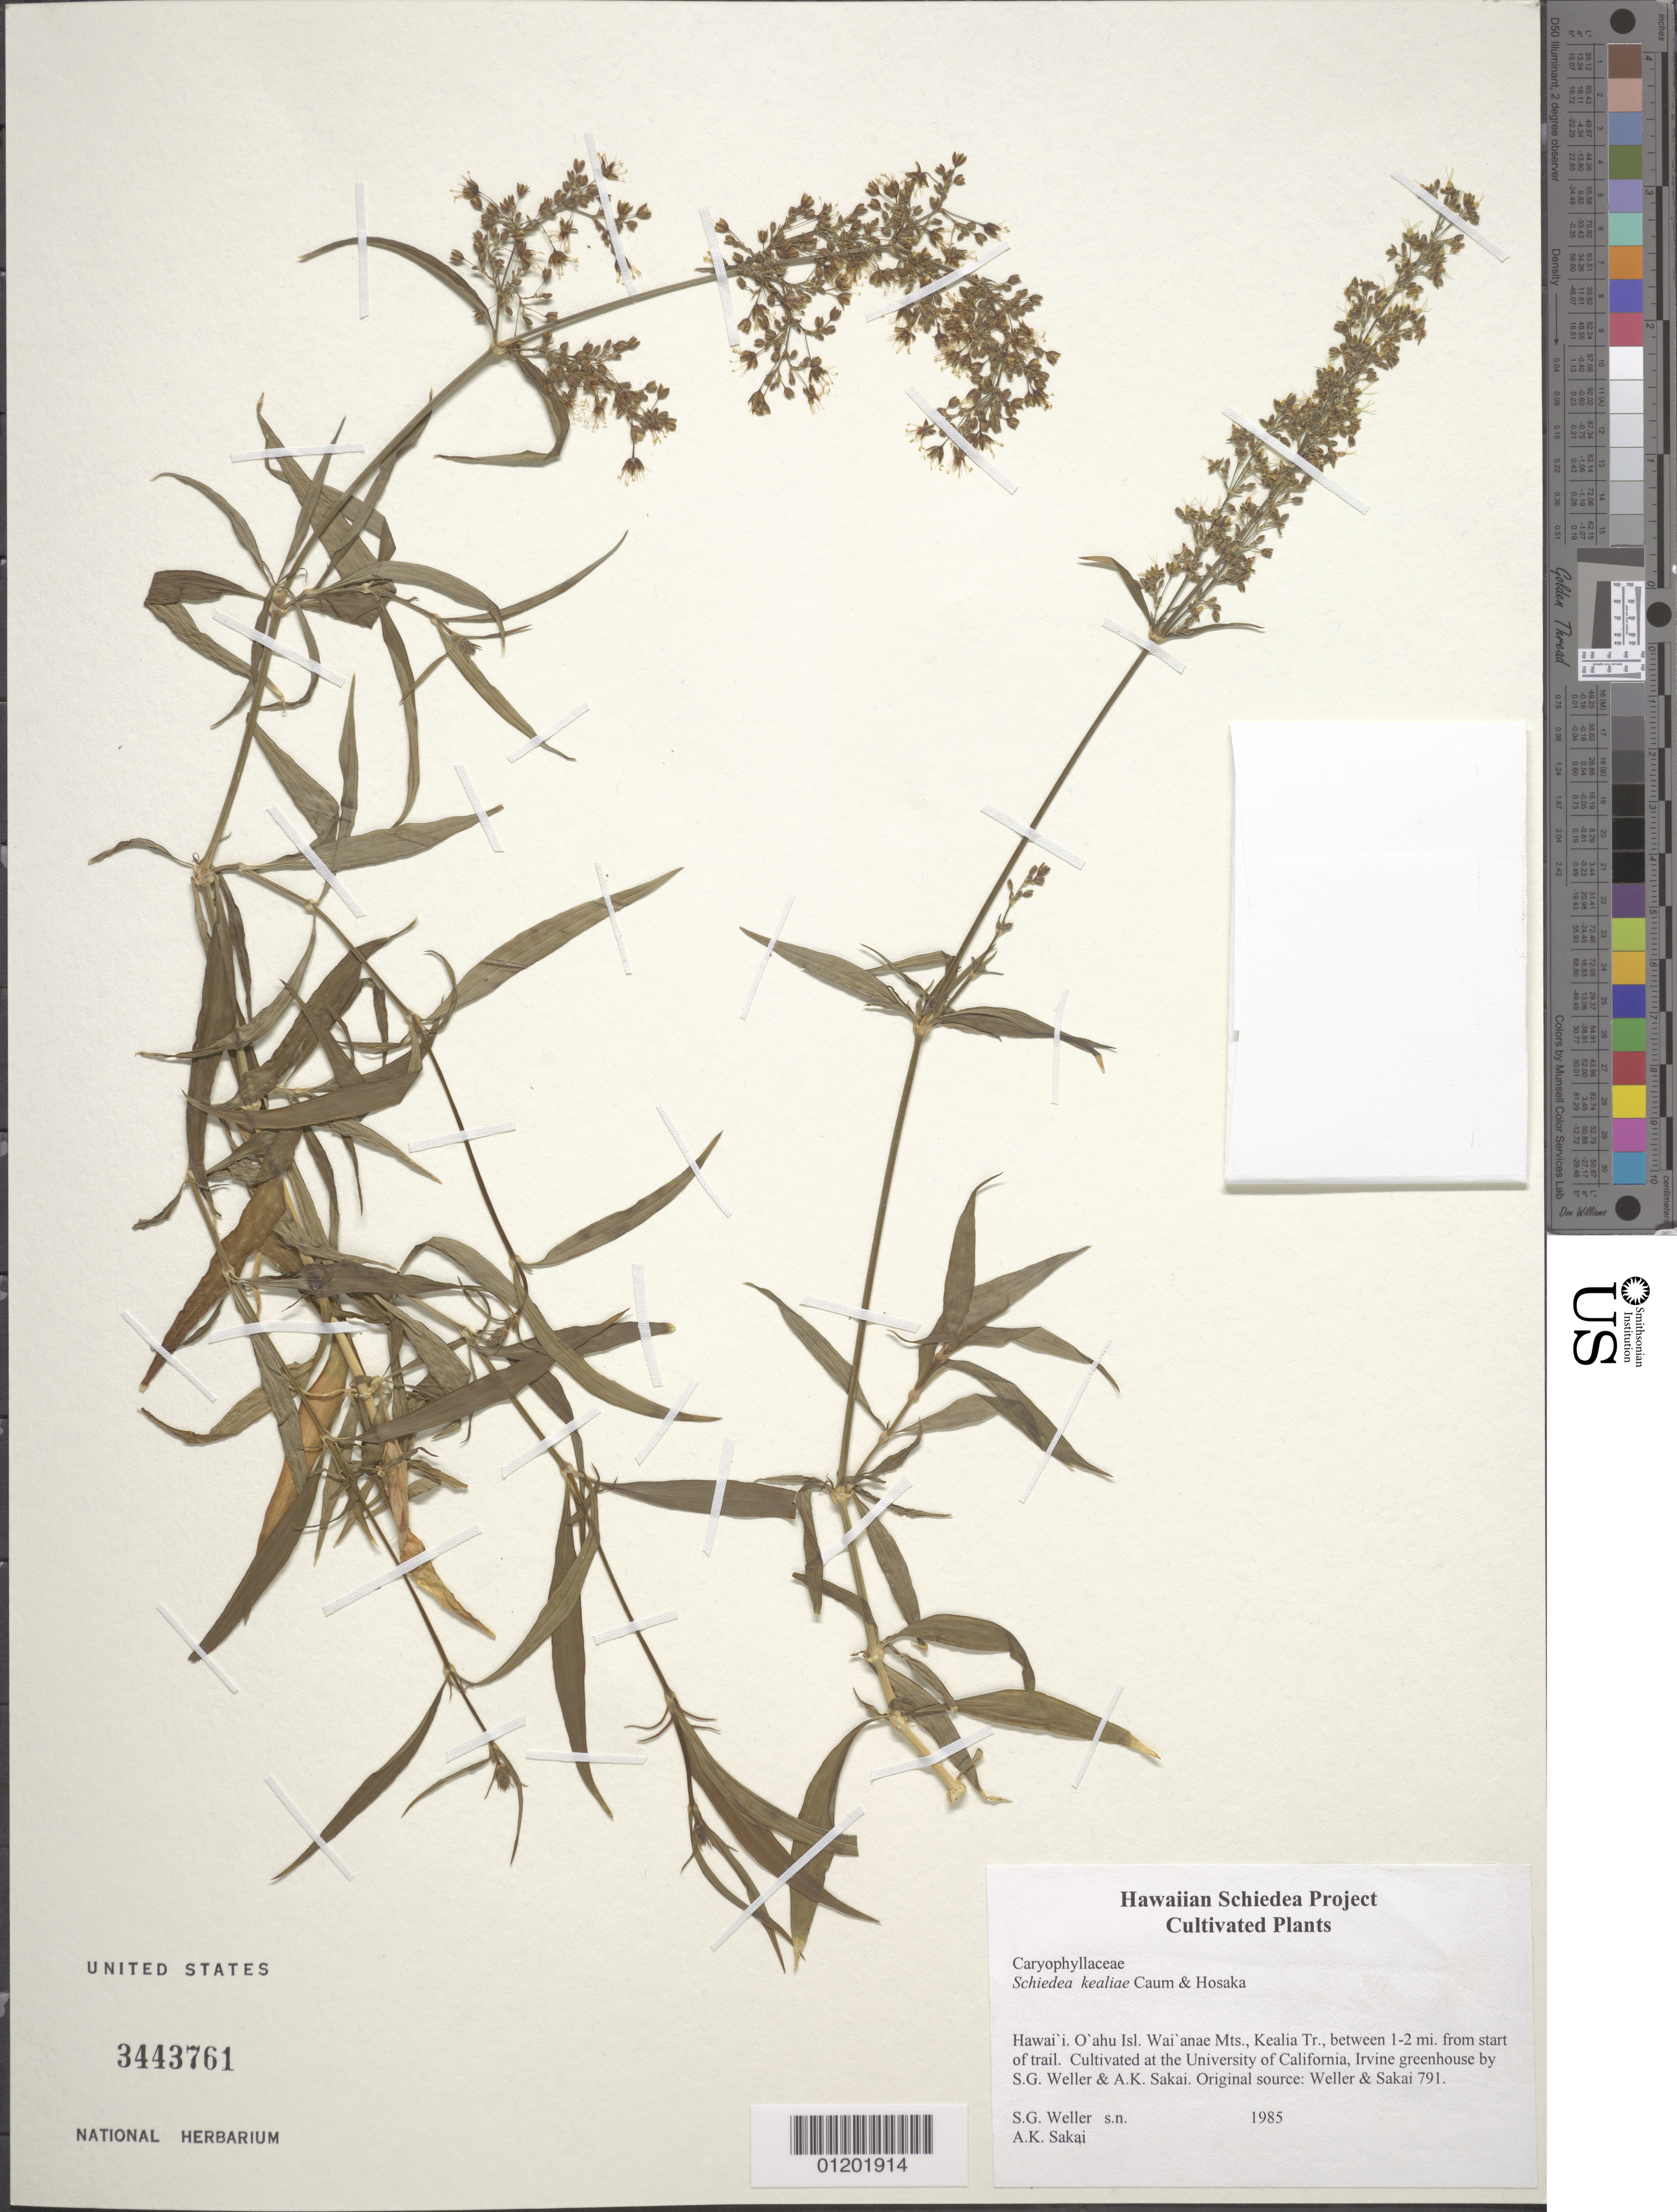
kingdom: Plantae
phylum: Tracheophyta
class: Magnoliopsida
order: Caryophyllales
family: Caryophyllaceae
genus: Schiedea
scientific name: Schiedea kealiae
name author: Caum & Hosaka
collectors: S. G. Weller & A. Sakai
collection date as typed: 1985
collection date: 1985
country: United States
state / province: California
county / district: Orange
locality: University of California, Irvine greenhouse.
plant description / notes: Cultivated at the University of California, Irvine greenhouse by S.G. Weller & A.K. Sakai. Original source: from seeds and cuttings from Weller & Sakai 791.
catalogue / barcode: US 3443761